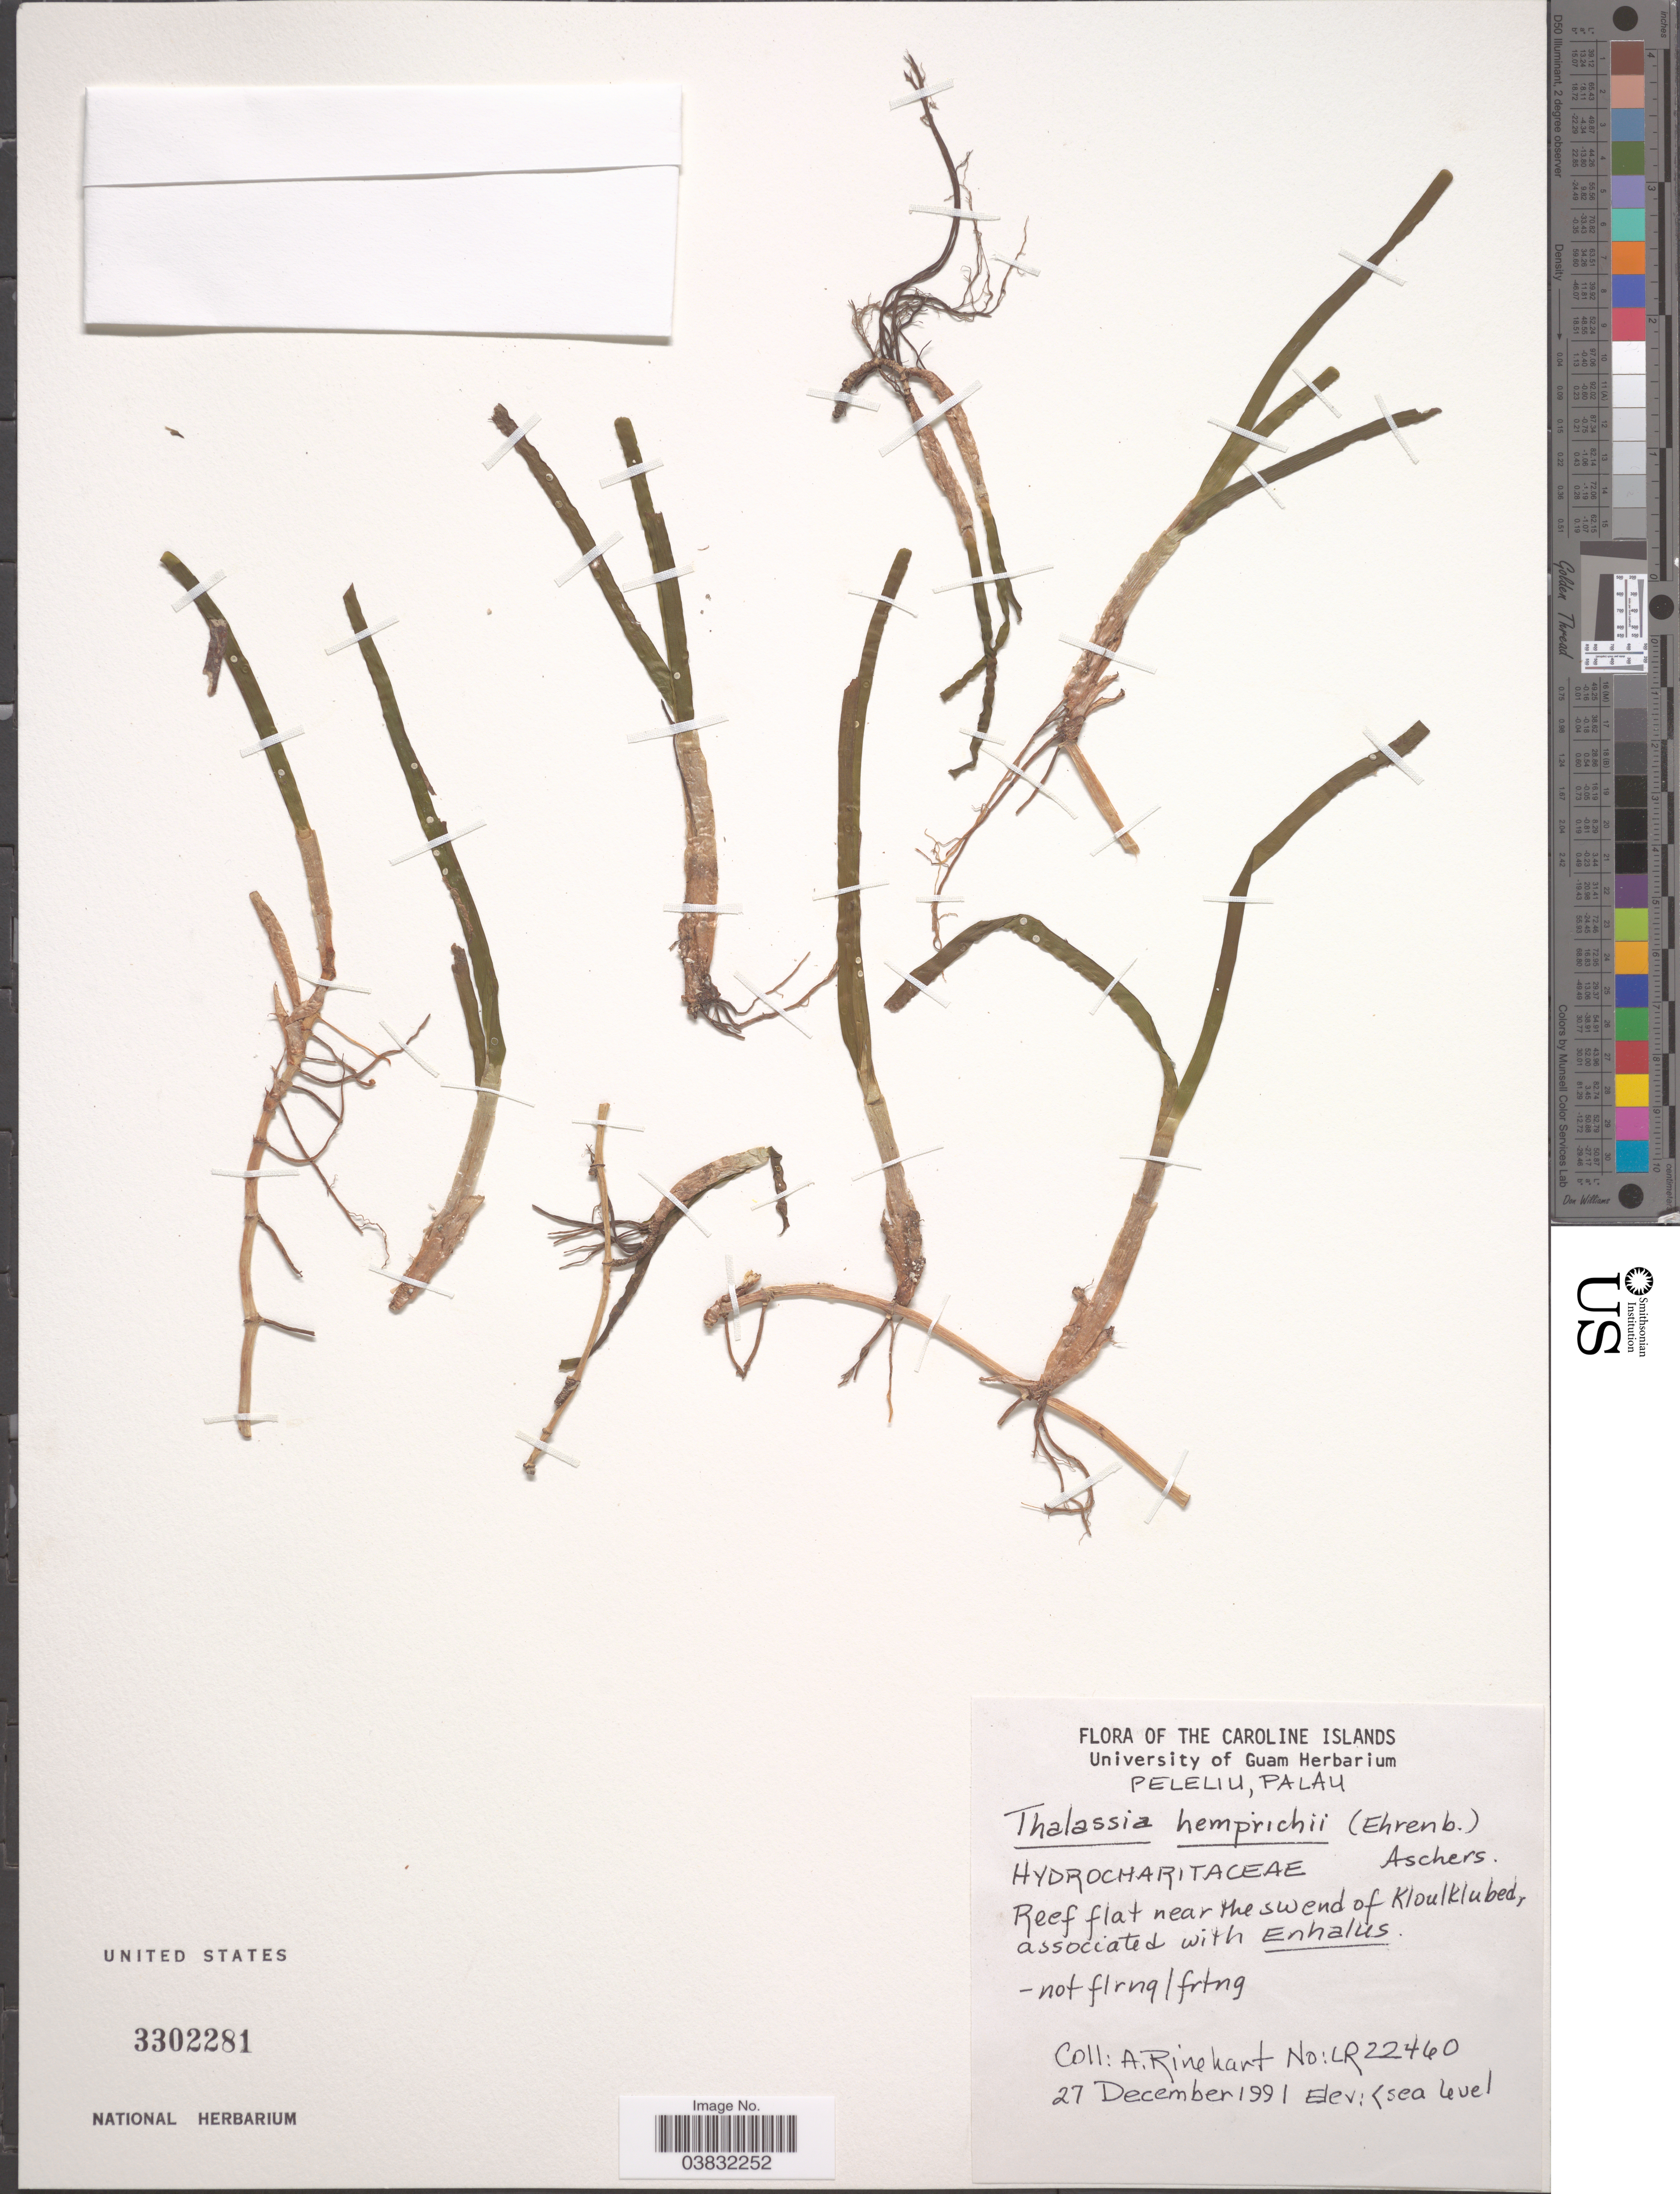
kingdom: Plantae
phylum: Tracheophyta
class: Liliopsida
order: Alismatales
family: Hydrocharitaceae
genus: Thalassia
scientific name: Thalassia hemprichii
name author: Asch.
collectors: A. Rinehart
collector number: LR 22460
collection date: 1991-12-27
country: Palau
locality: The Caroline Islands. Peleliu, Palau. Near the swend of Kloulklubed.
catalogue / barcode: US 3302281